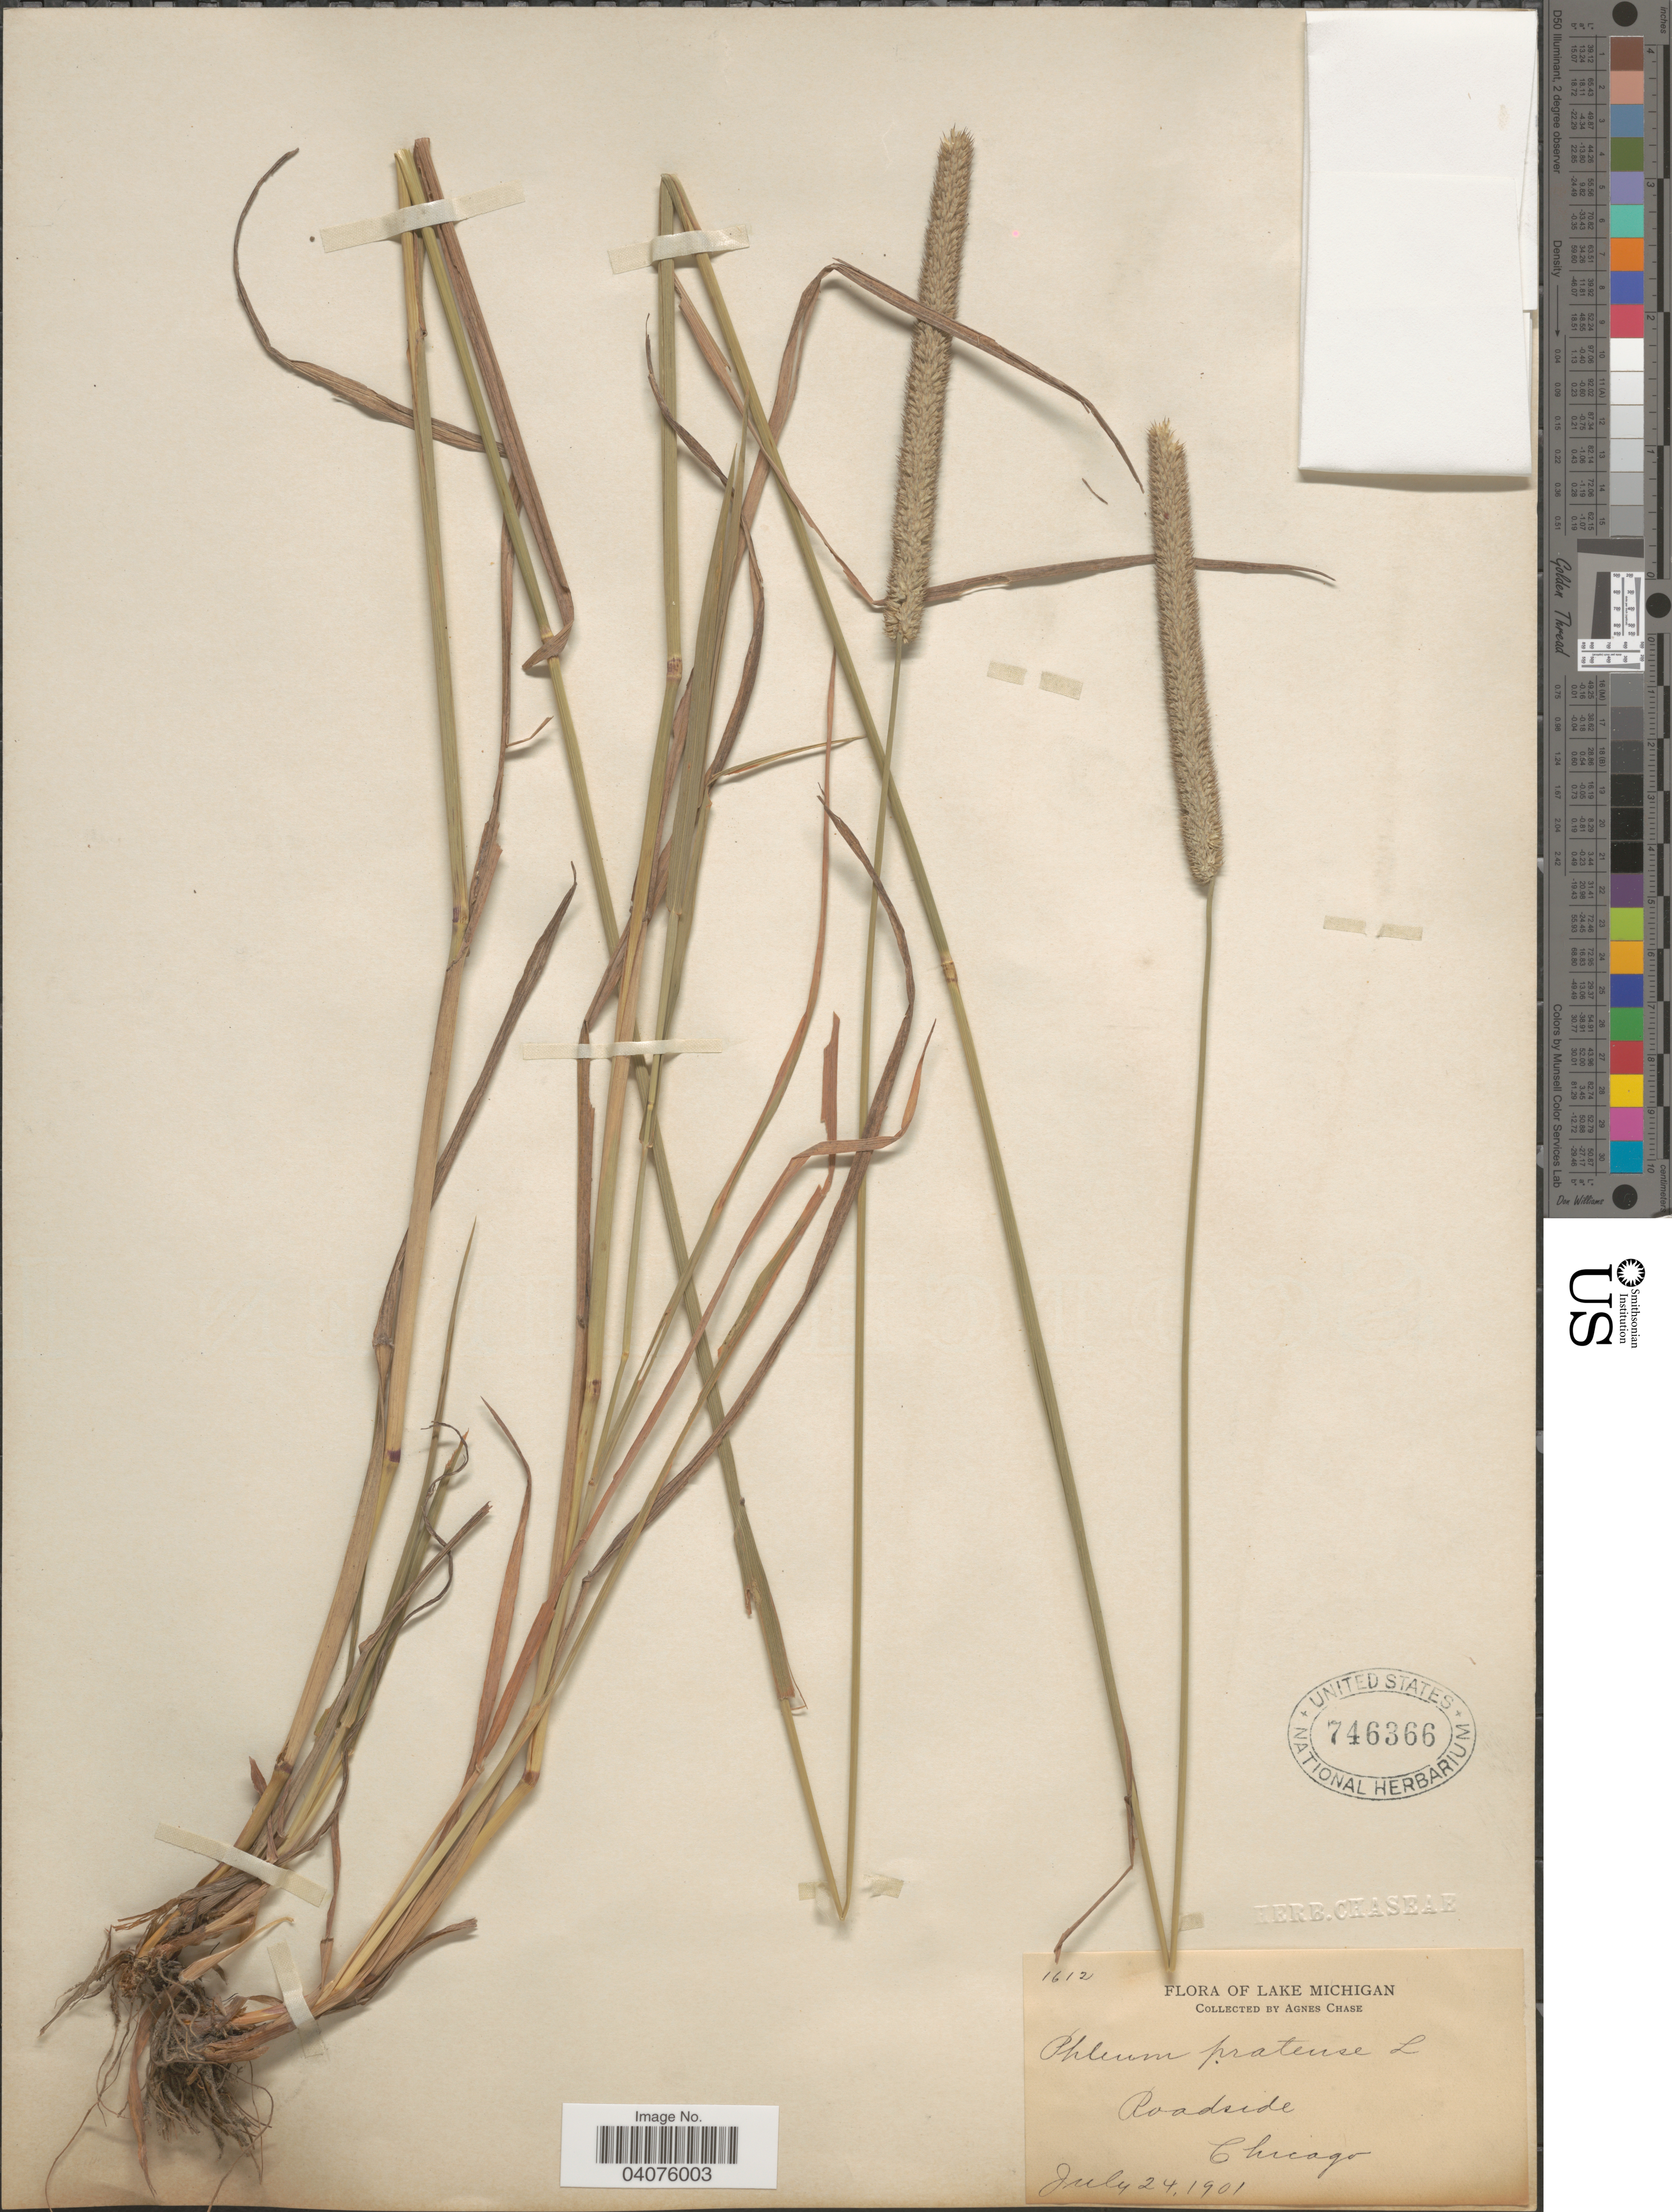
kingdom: Plantae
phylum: Tracheophyta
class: Liliopsida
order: Poales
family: Poaceae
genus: Phleum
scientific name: Phleum pratense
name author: L.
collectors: A. Chase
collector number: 1612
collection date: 1901-07-24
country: United States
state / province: Illinois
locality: Lake Michigan. Roadside. Chicago.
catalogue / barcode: US 746366